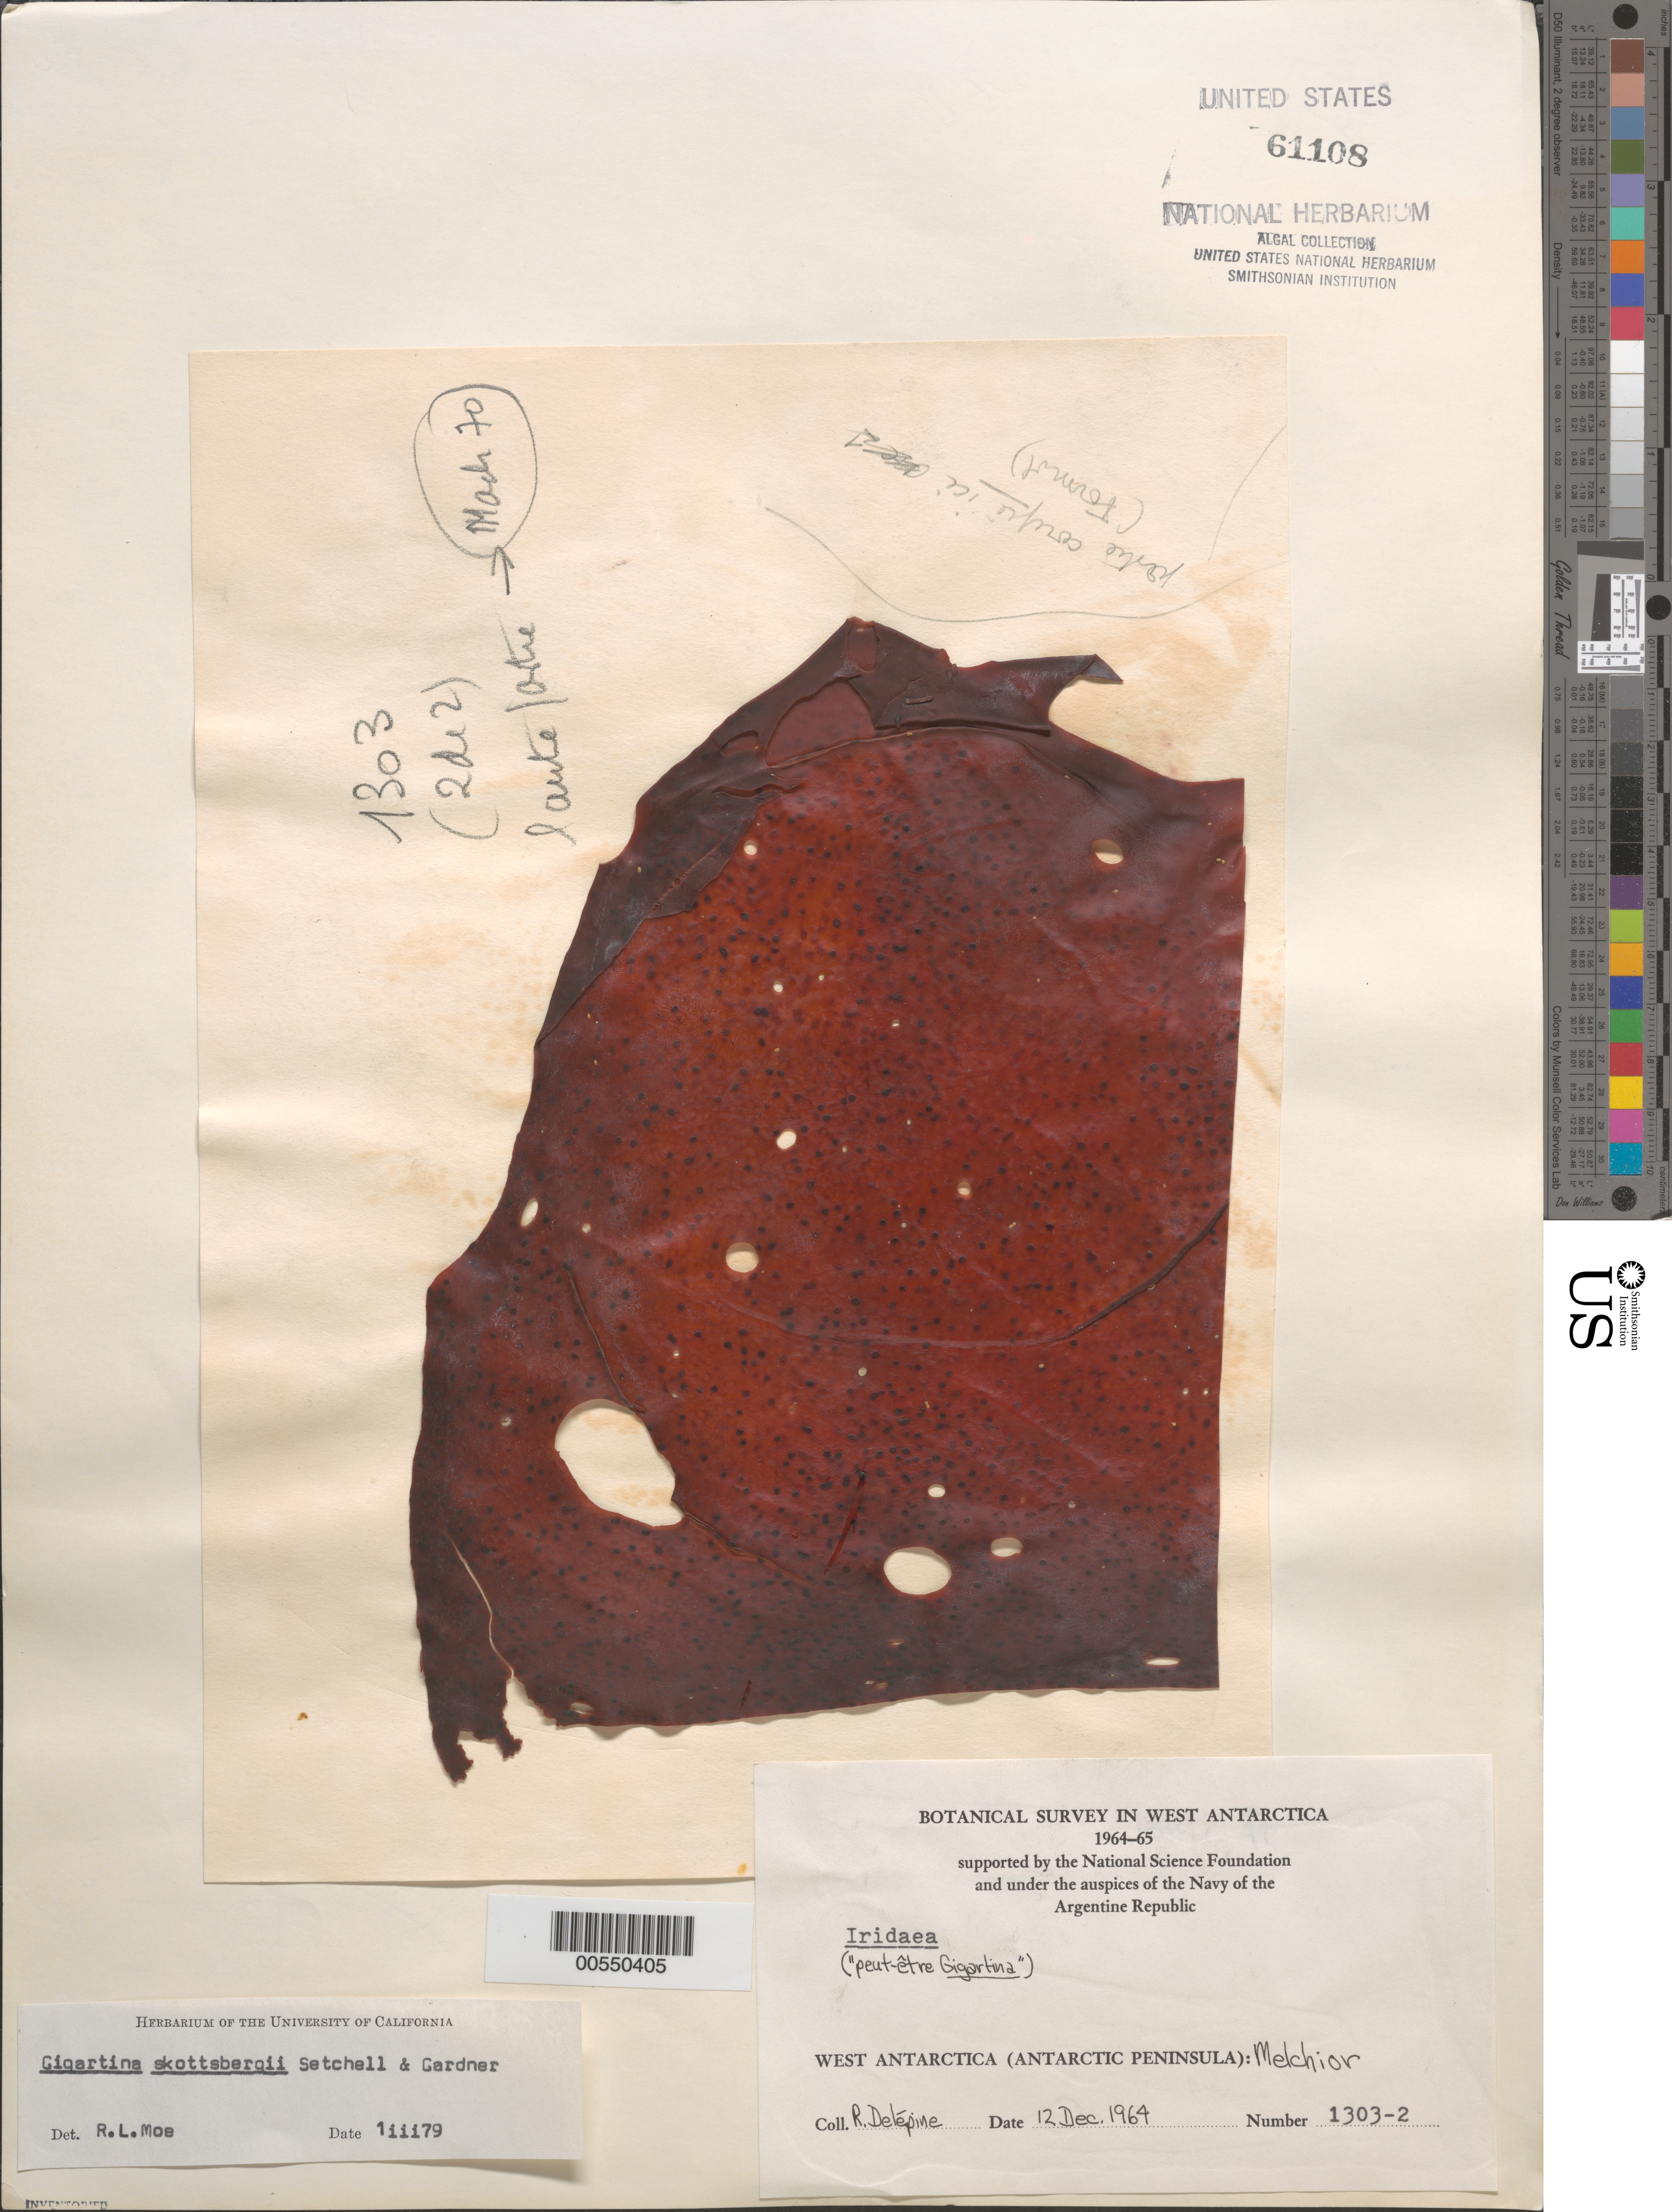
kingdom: Plantae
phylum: Rhodophyta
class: Florideophyceae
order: Gigartinales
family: Gigartinaceae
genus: Sarcopeltis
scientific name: Sarcopeltis skottsbergii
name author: (Setchell & N.L. Gardner) Hommersand et al.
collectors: R. Delépine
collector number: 1303-2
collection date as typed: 12 Dec 1964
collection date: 1964-12-12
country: Antarctica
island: Melchior Islands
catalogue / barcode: US 61108